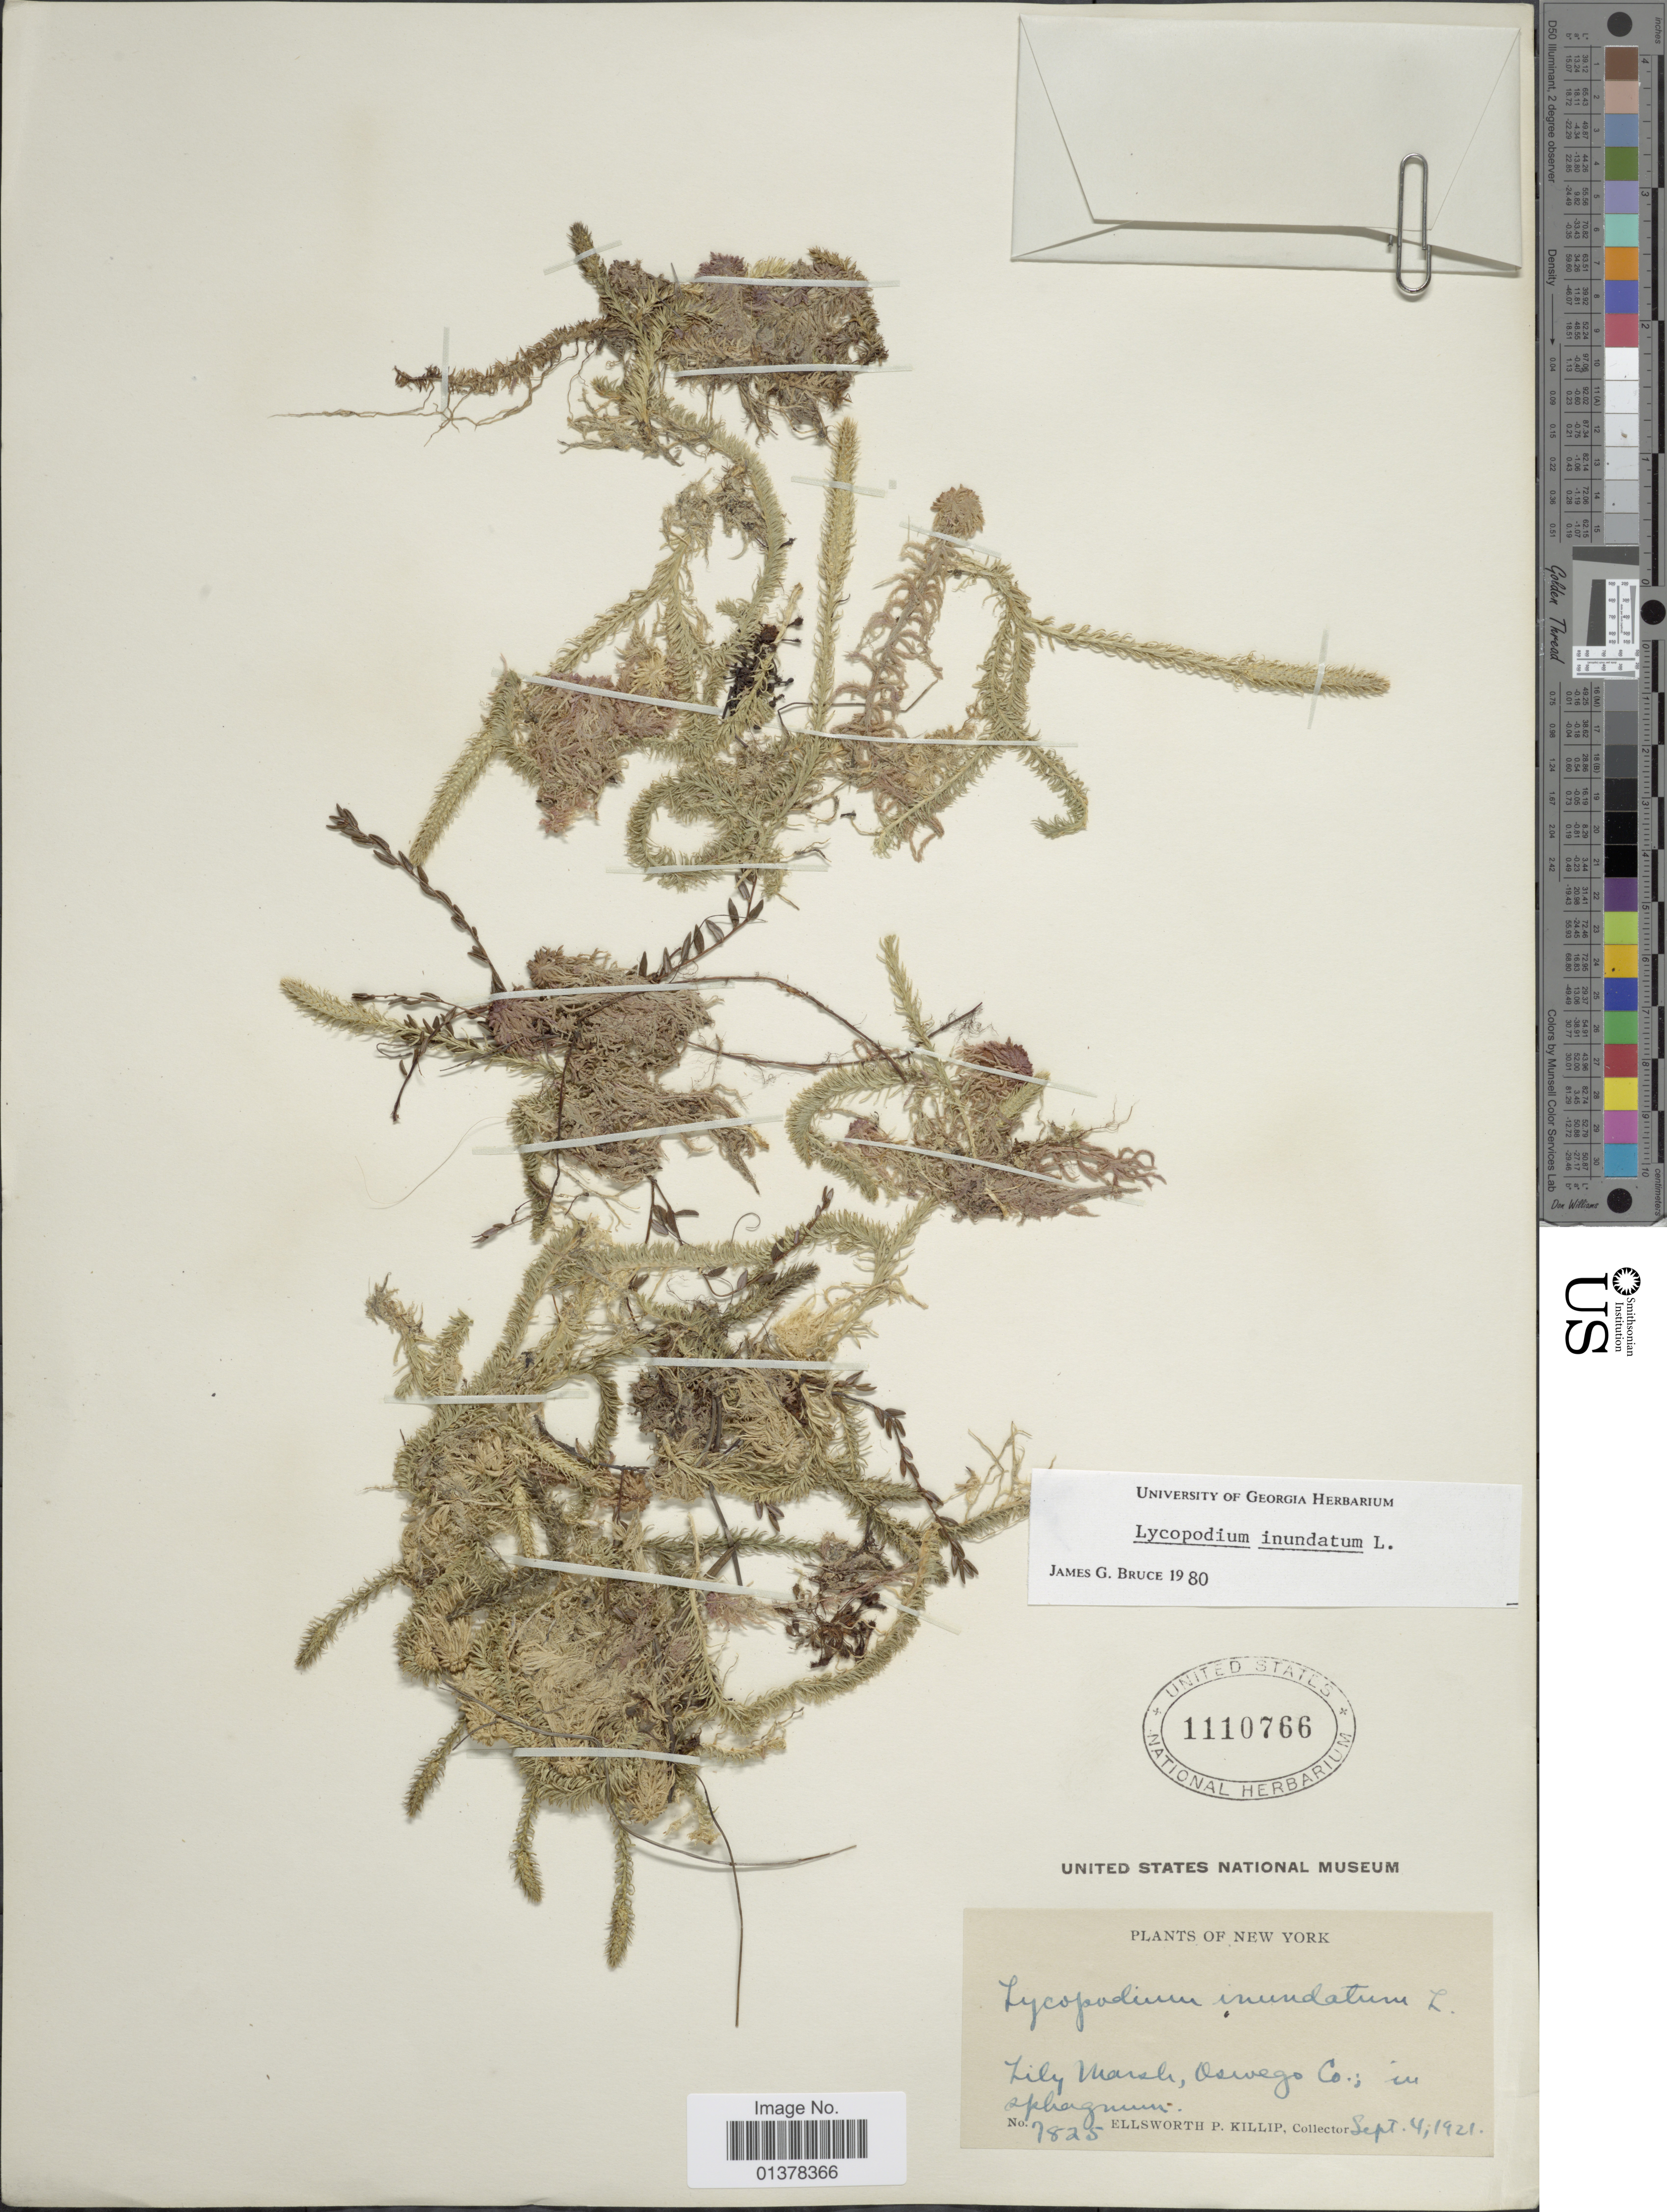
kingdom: Plantae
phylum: Tracheophyta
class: Lycopodiopsida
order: Lycopodiales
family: Lycopodiaceae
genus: Lycopodiella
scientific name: Lycopodiella inundata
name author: (L.) Holub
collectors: E. P. Killip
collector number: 7825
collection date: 1921-09-04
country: United States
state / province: New York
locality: Lilu Marsh, Oswego Co.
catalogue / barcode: US 1110766